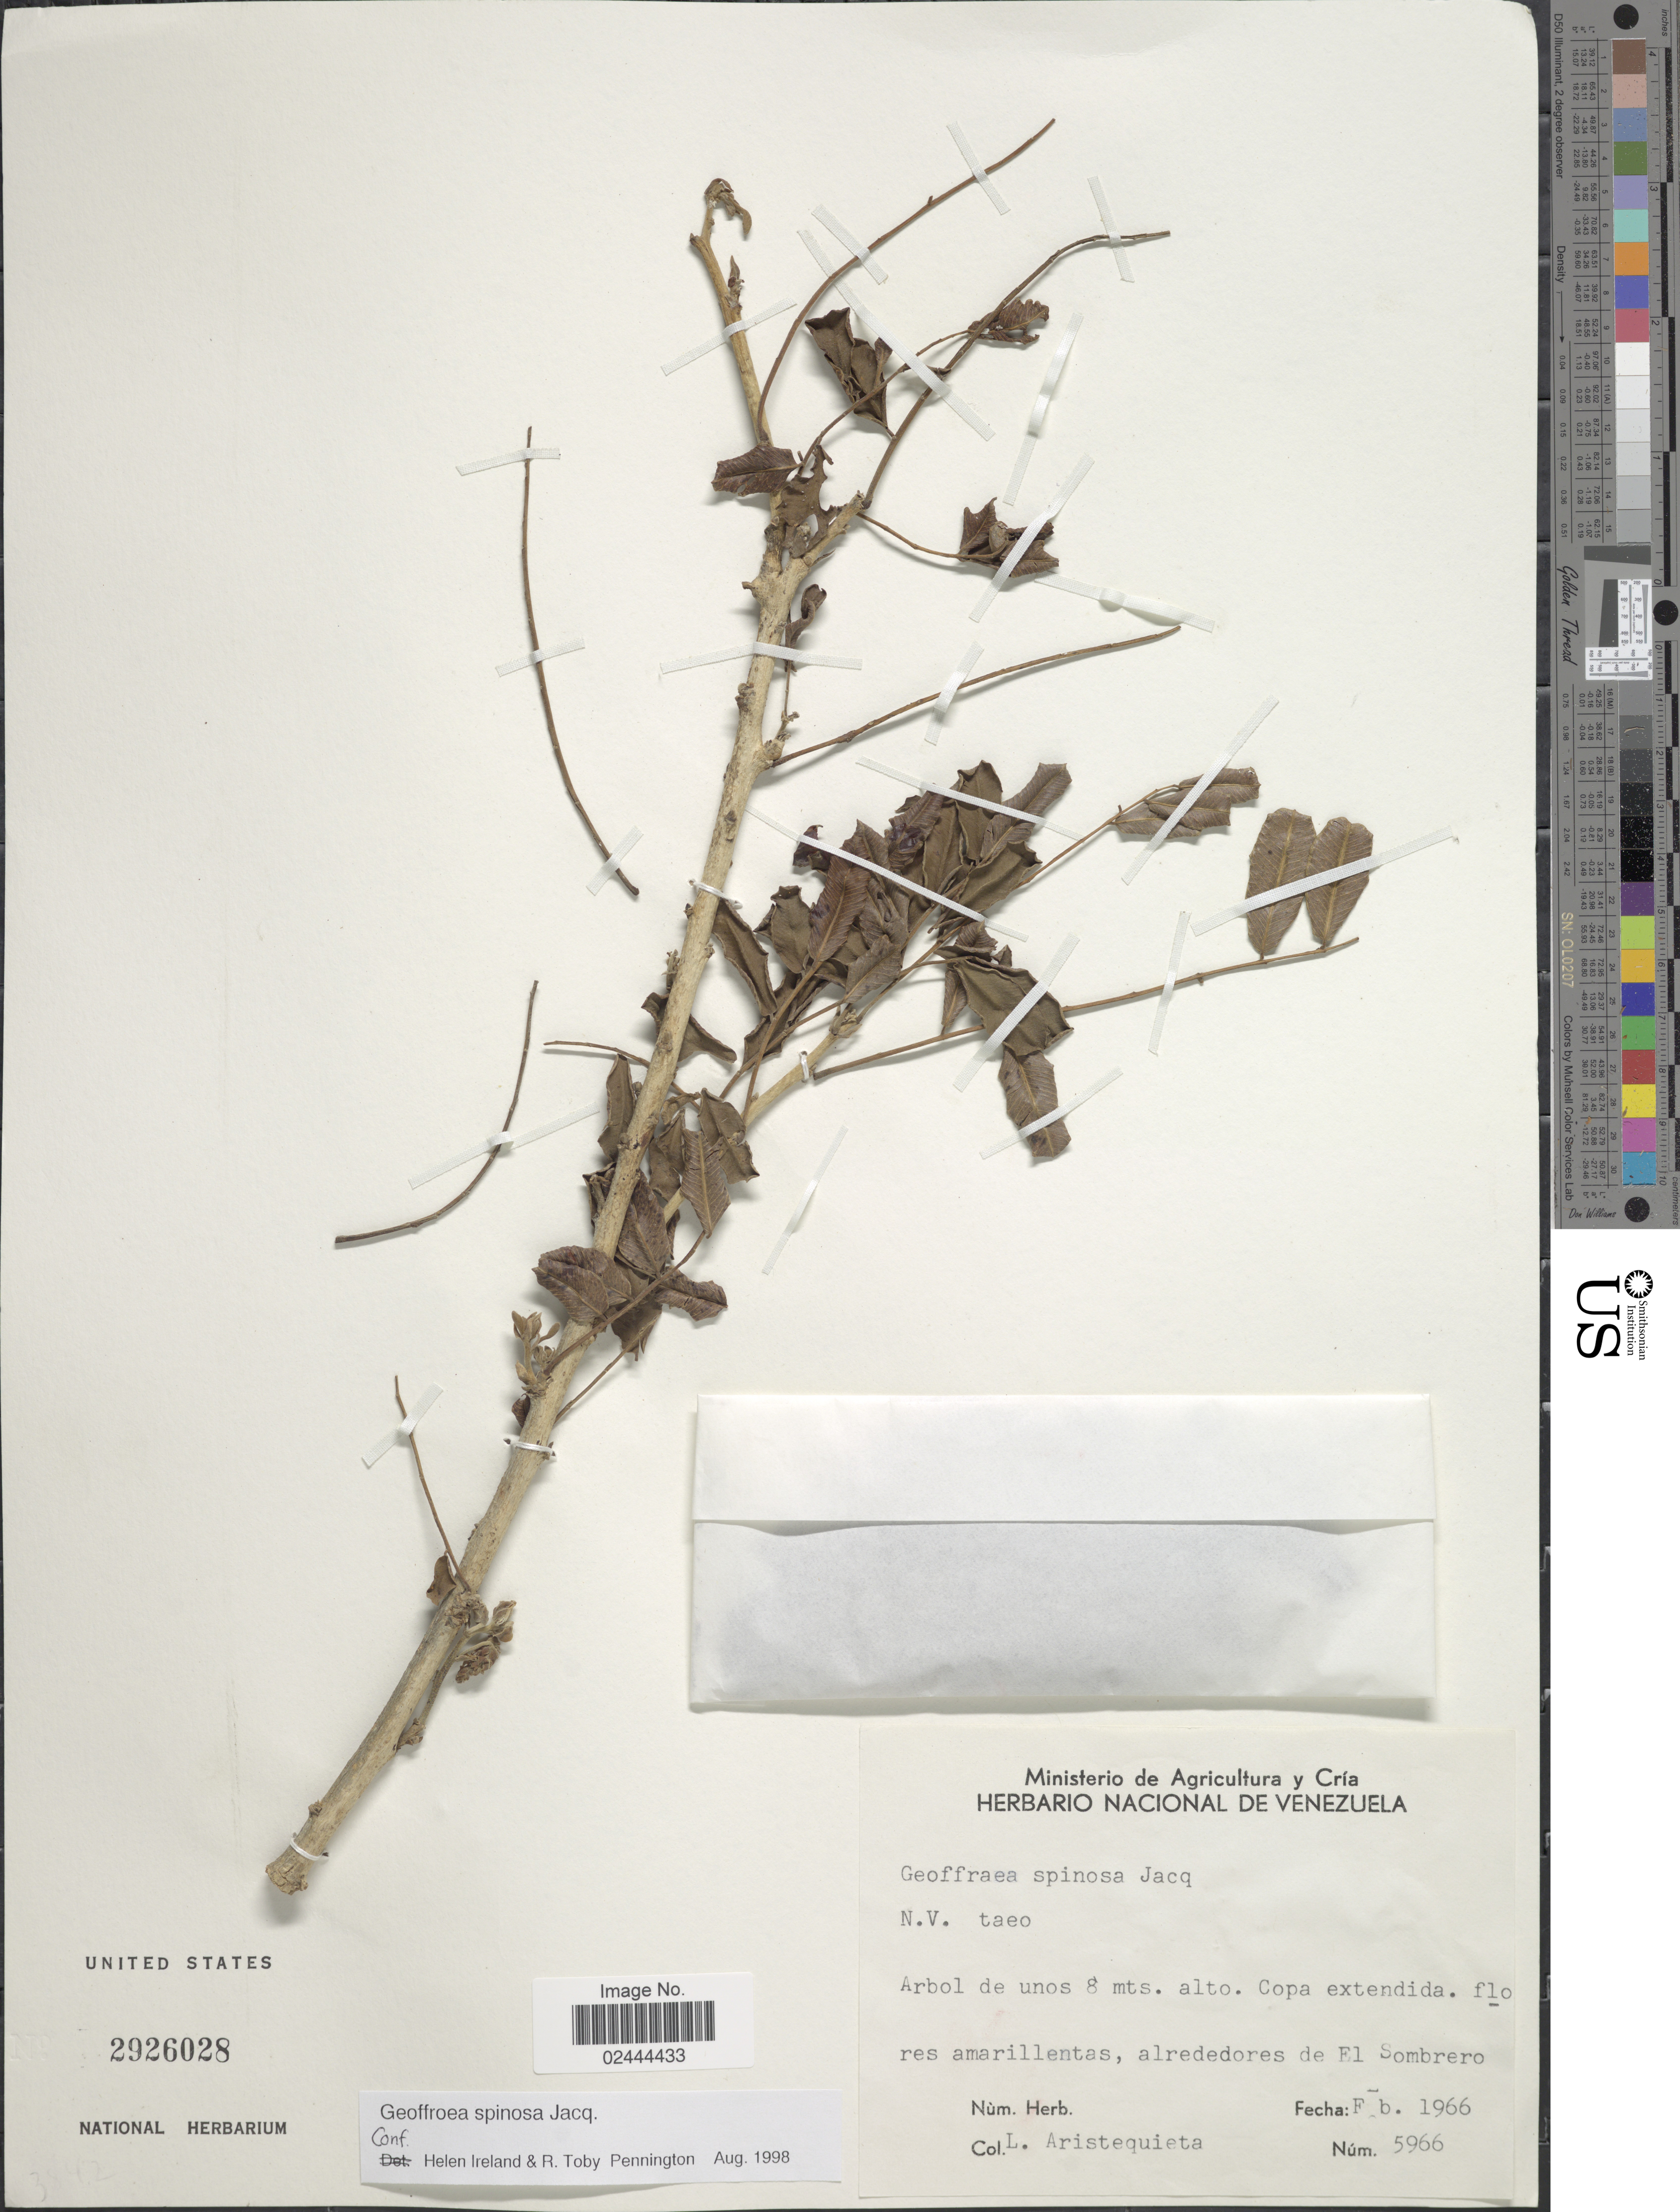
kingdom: Plantae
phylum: Tracheophyta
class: Magnoliopsida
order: Fabales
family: Fabaceae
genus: Geoffroea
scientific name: Geoffroea spinosa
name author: Jacq.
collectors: L. Aristeguieta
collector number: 5966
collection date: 1966-02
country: Venezuela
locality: Alrededores de El Sombrero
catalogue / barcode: US 2926028